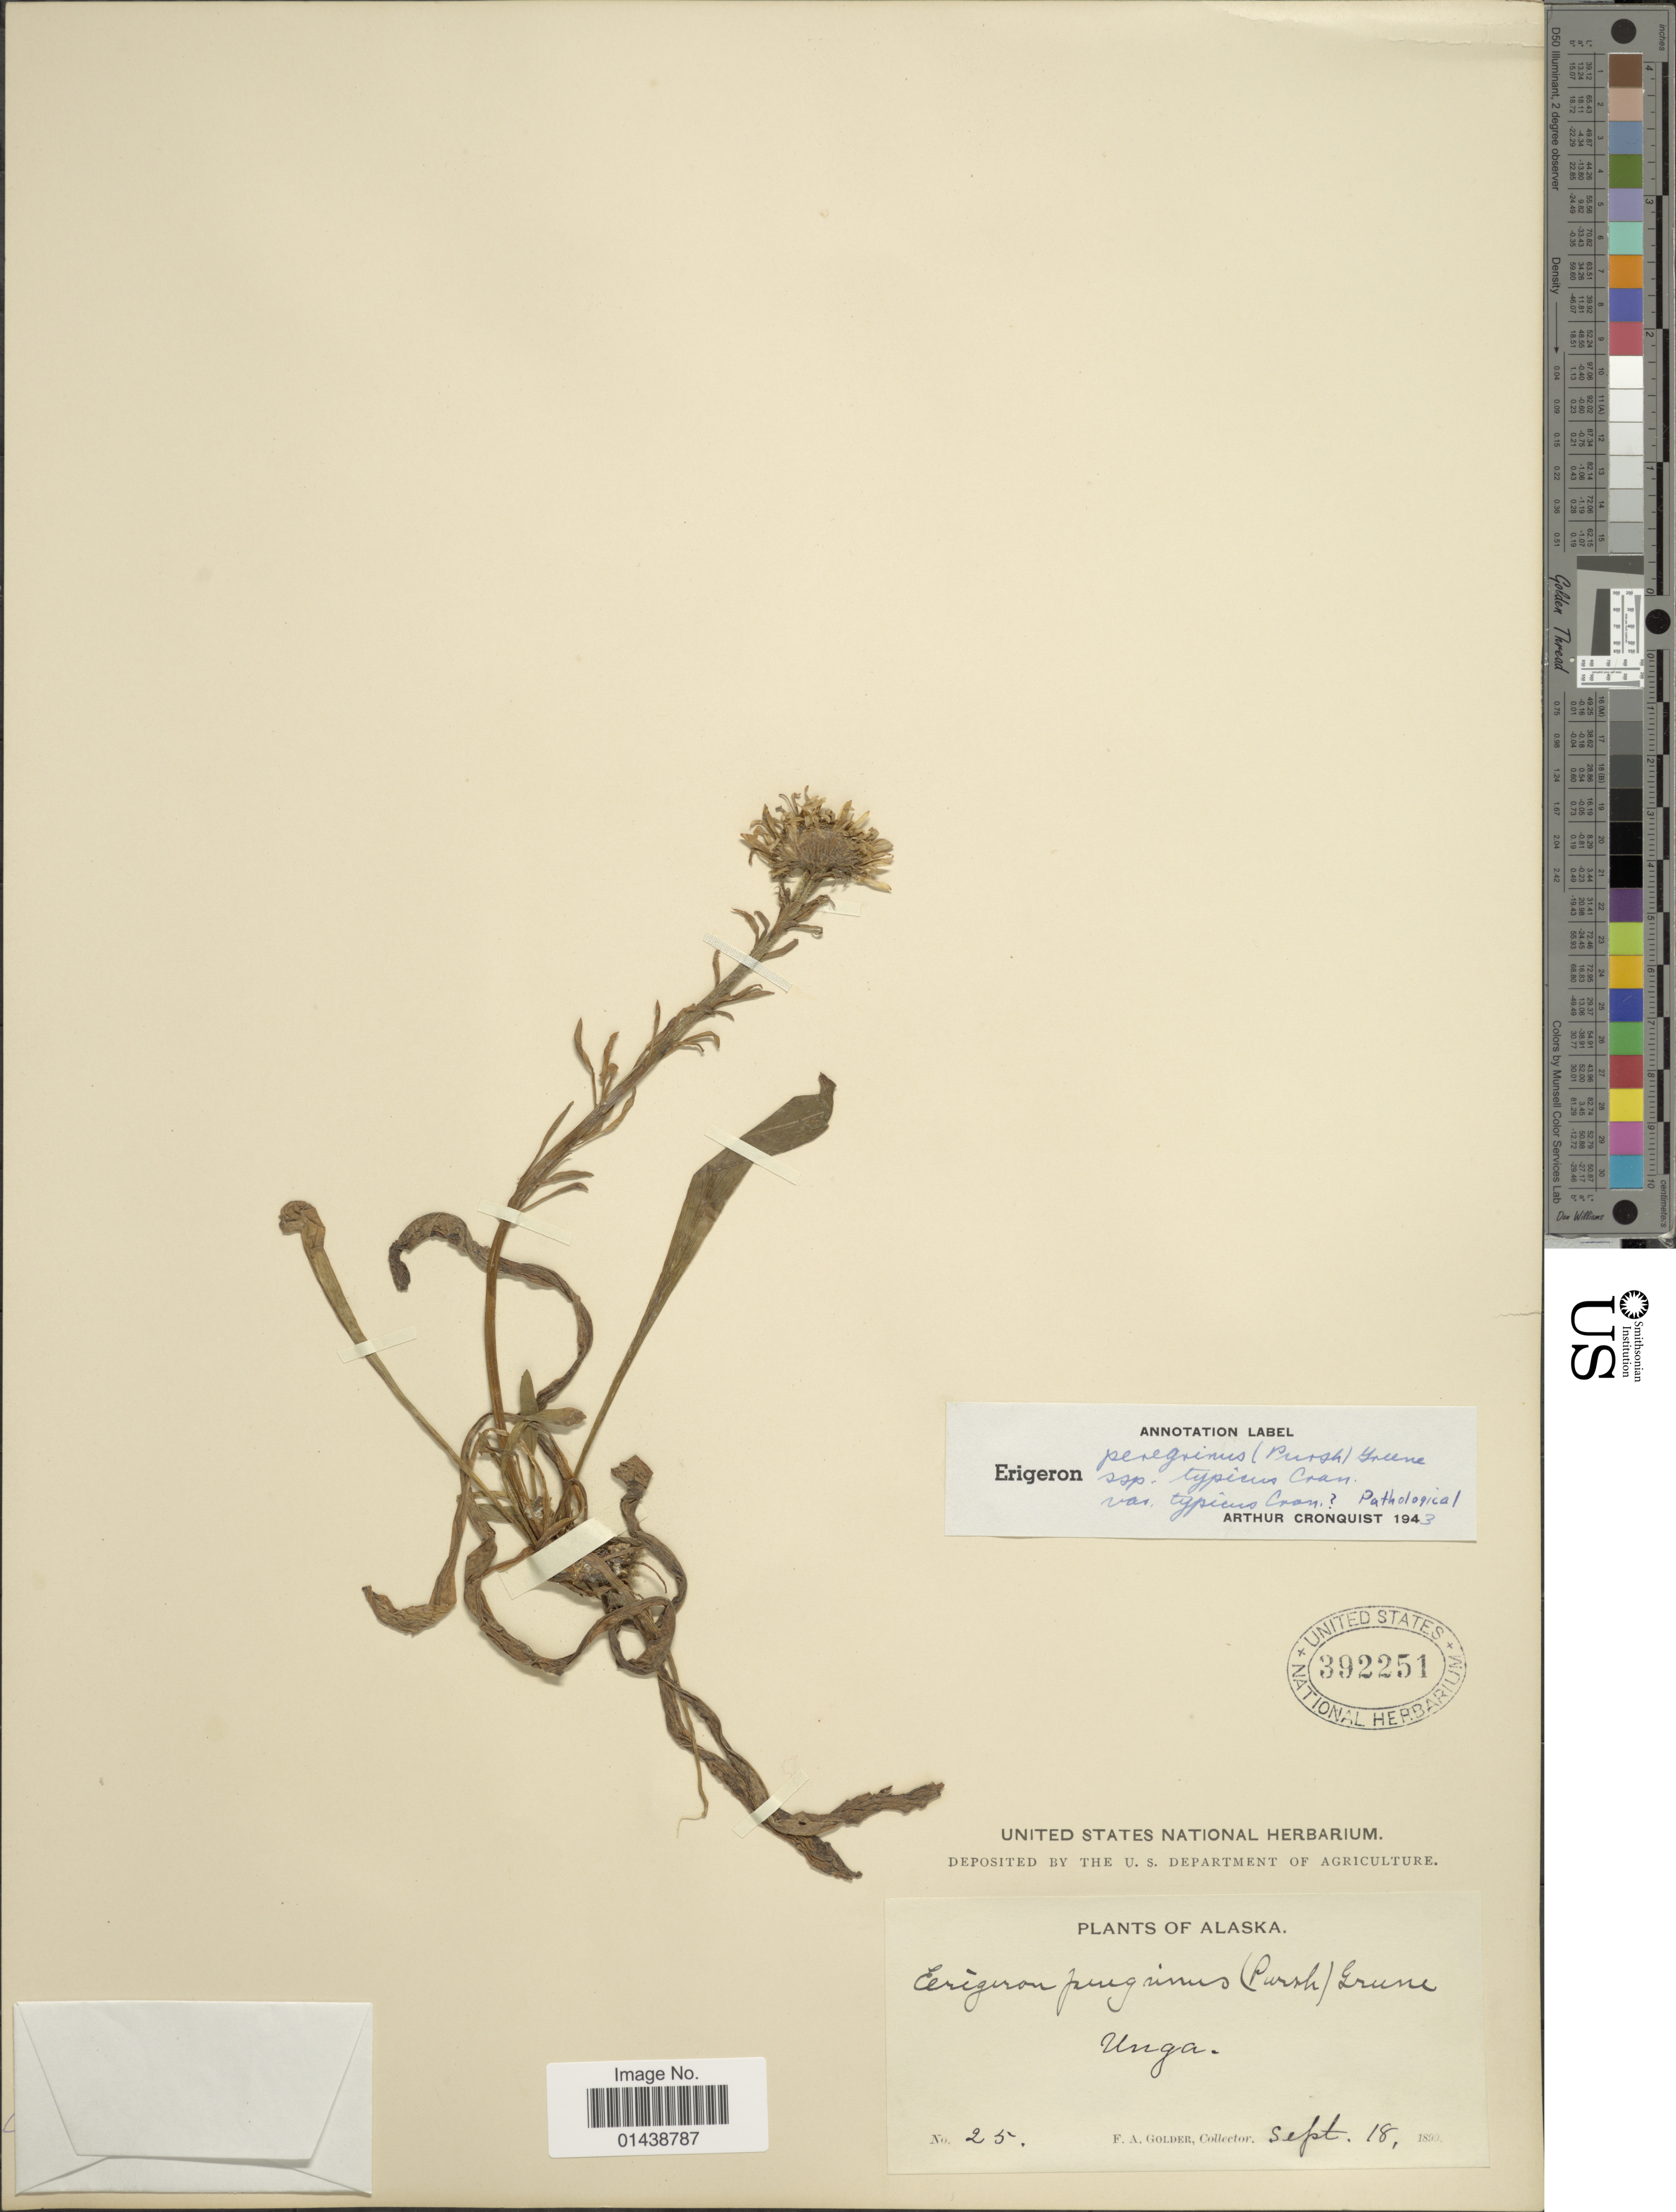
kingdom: Plantae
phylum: Tracheophyta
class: Magnoliopsida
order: Asterales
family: Asteraceae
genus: Erigeron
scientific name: Erigeron peregrinus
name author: (Banks ex Pursh) Greene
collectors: F. Golder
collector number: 25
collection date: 1899-09-18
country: United States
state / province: Alaska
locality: Unga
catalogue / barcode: US 392251